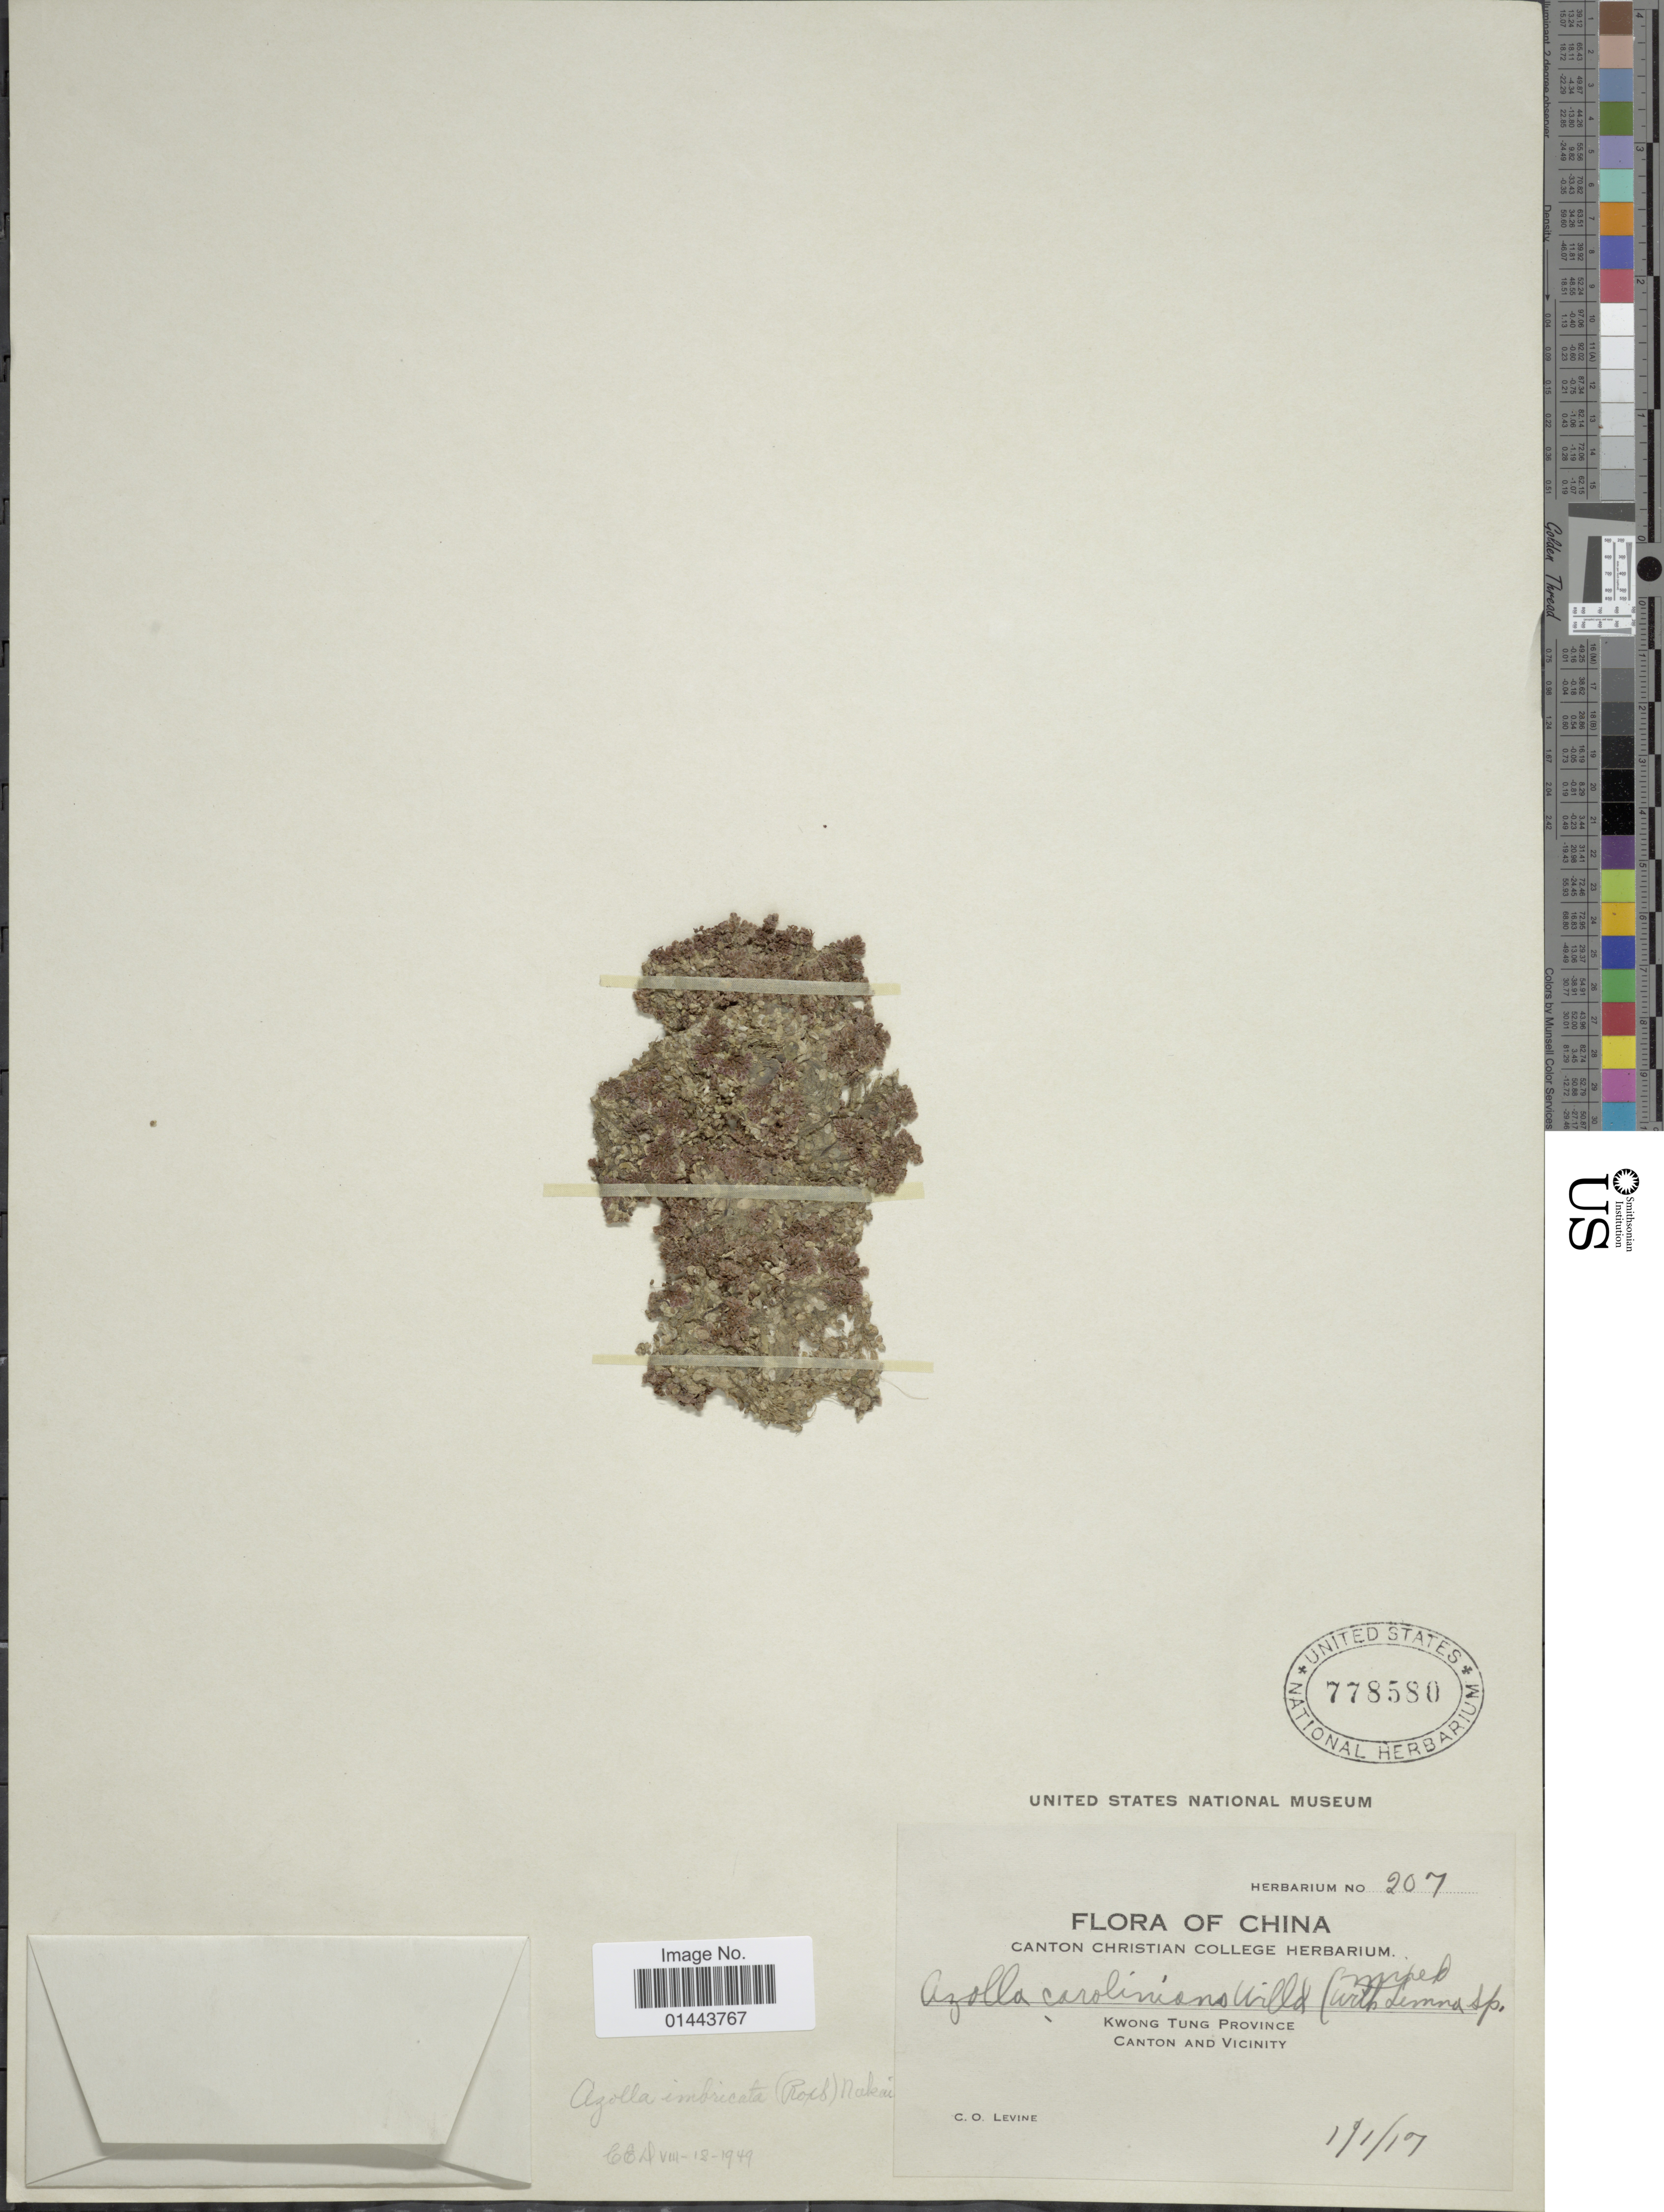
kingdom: Plantae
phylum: Tracheophyta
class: Polypodiopsida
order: Salviniales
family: Salviniaceae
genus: Azolla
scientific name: Azolla imbricata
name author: (Roxb.) Nakai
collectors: C. O. Levine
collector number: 207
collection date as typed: Transcribed d/m/y: 1/1/17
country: China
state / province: Guangdong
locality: Kwong Tung Province, Canton and vicinity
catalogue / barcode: US 778580